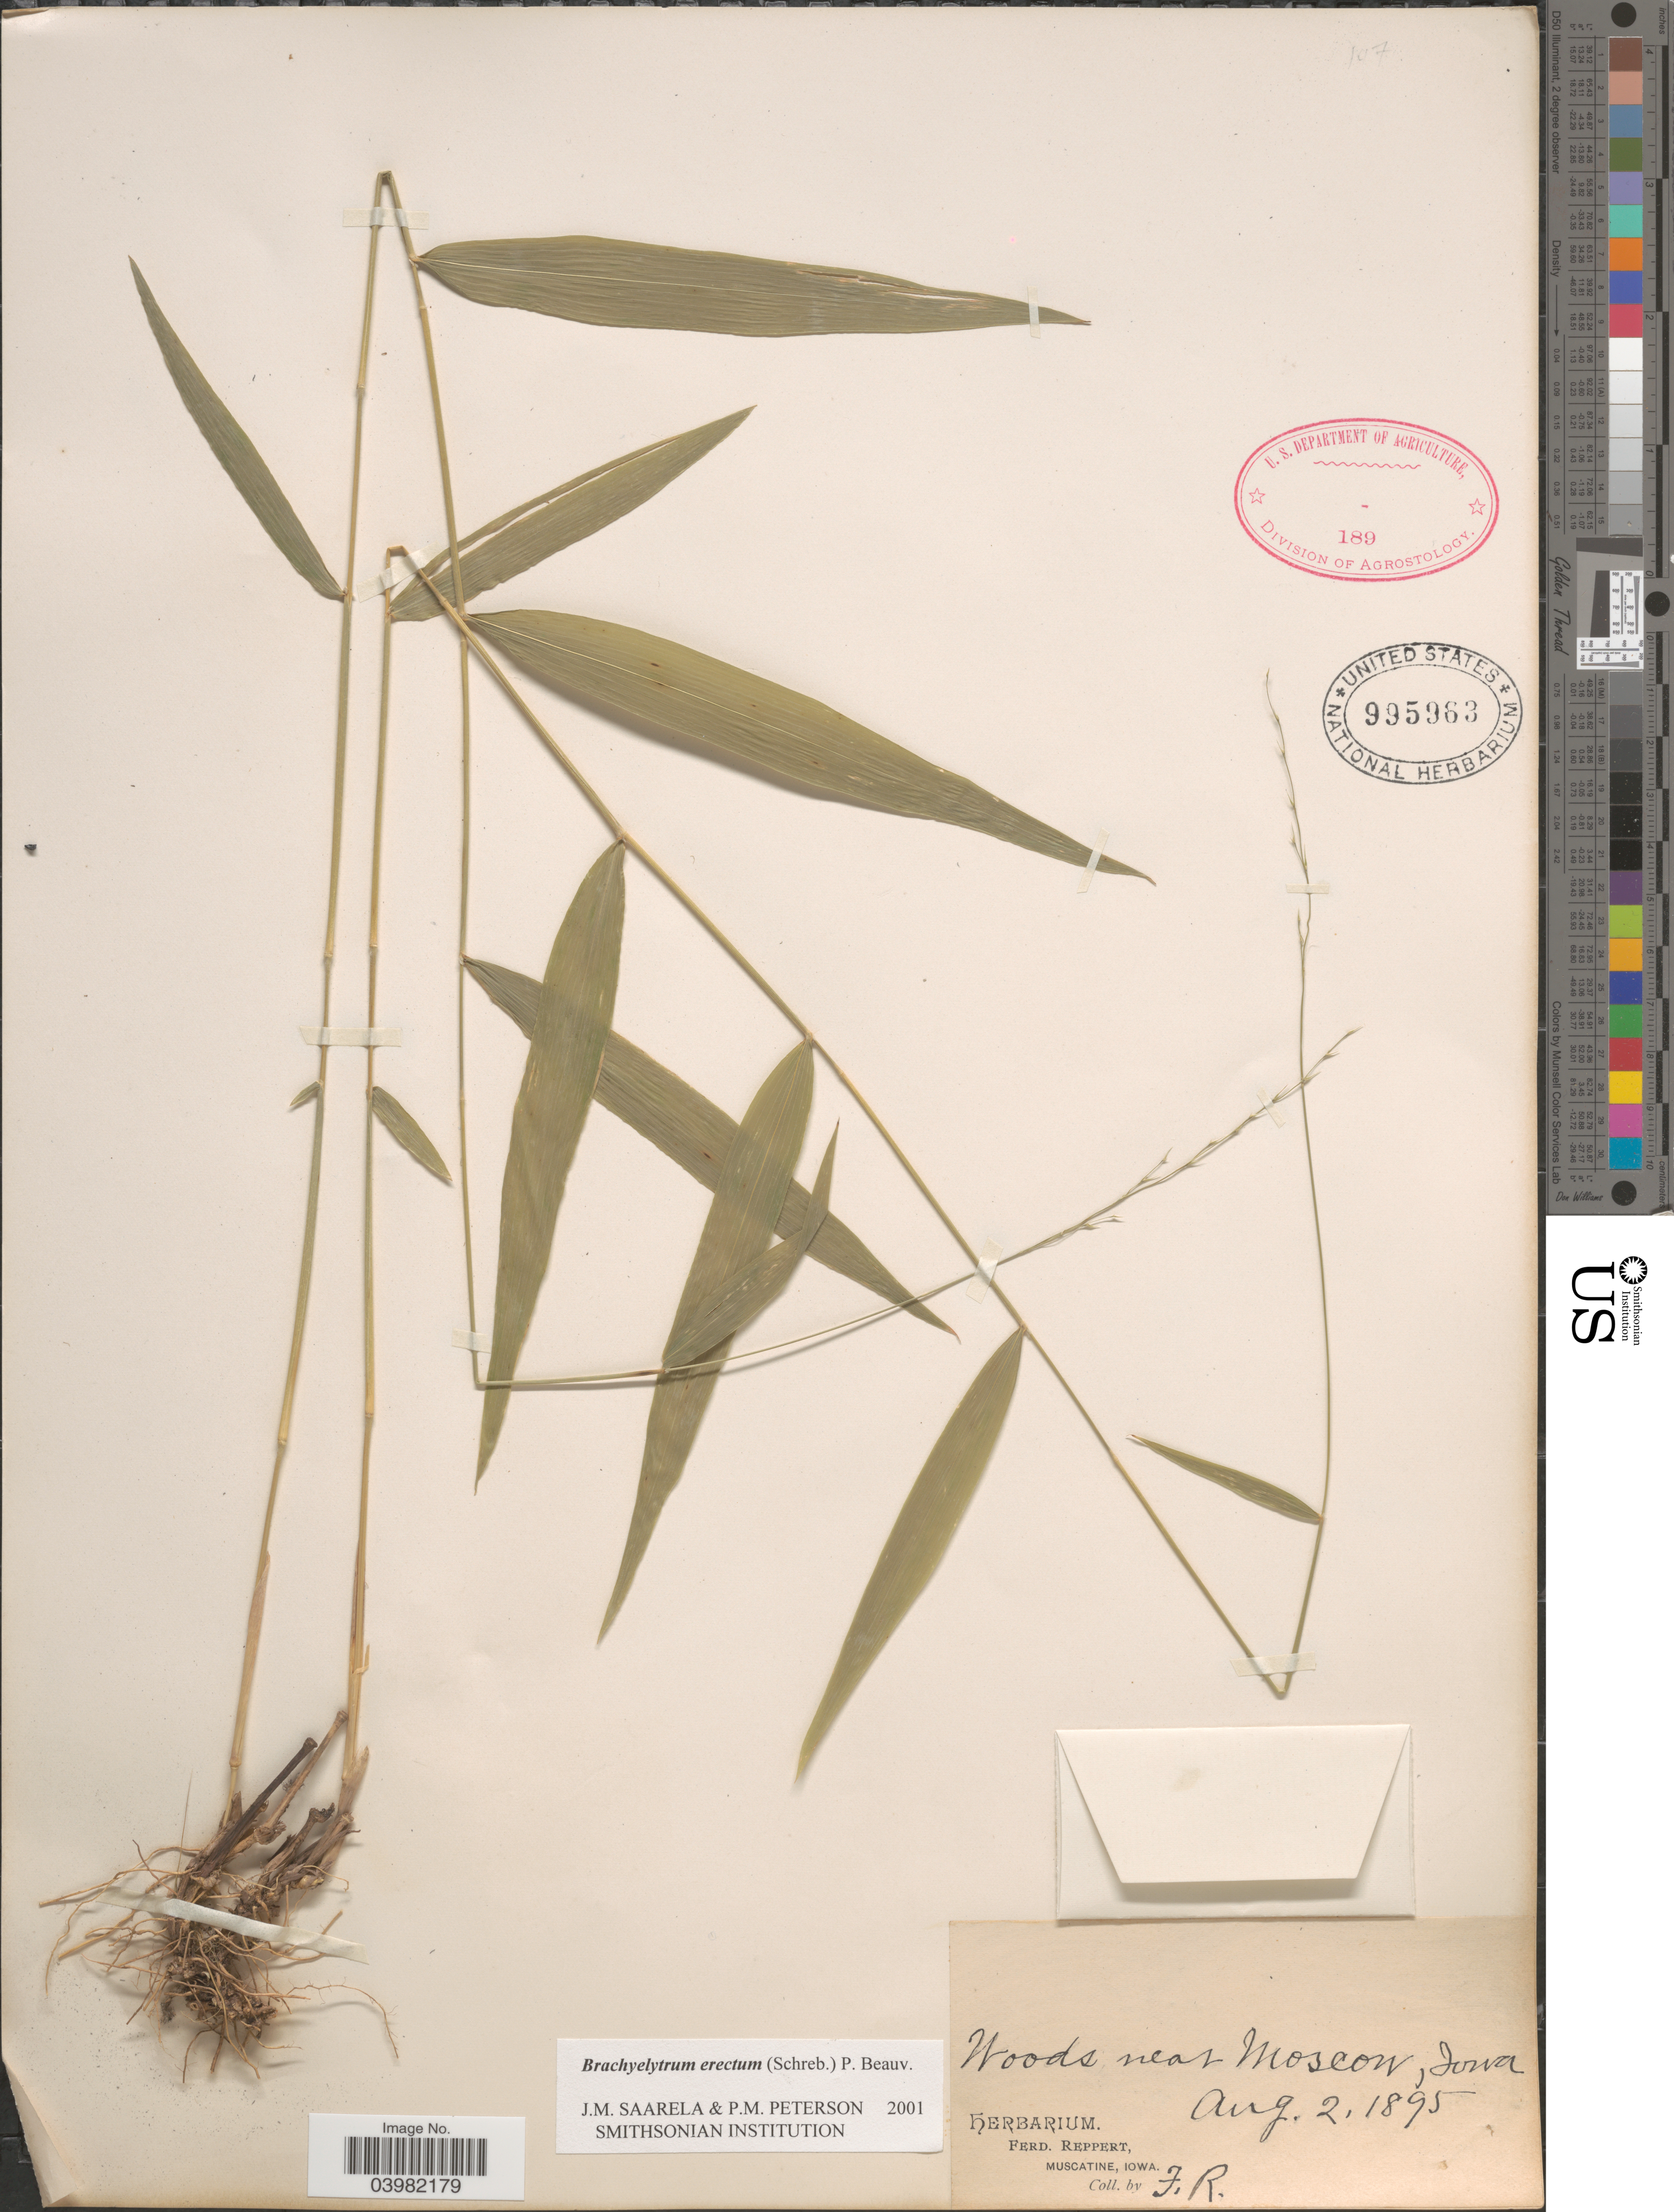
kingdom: Plantae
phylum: Tracheophyta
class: Liliopsida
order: Poales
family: Poaceae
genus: Brachyelytrum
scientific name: Brachyelytrum erectum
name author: (Schreb.) P. Beauv.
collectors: F. Reppert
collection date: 1895-08-02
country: United States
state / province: Iowa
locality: Woods near Moscow.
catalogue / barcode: US 995963